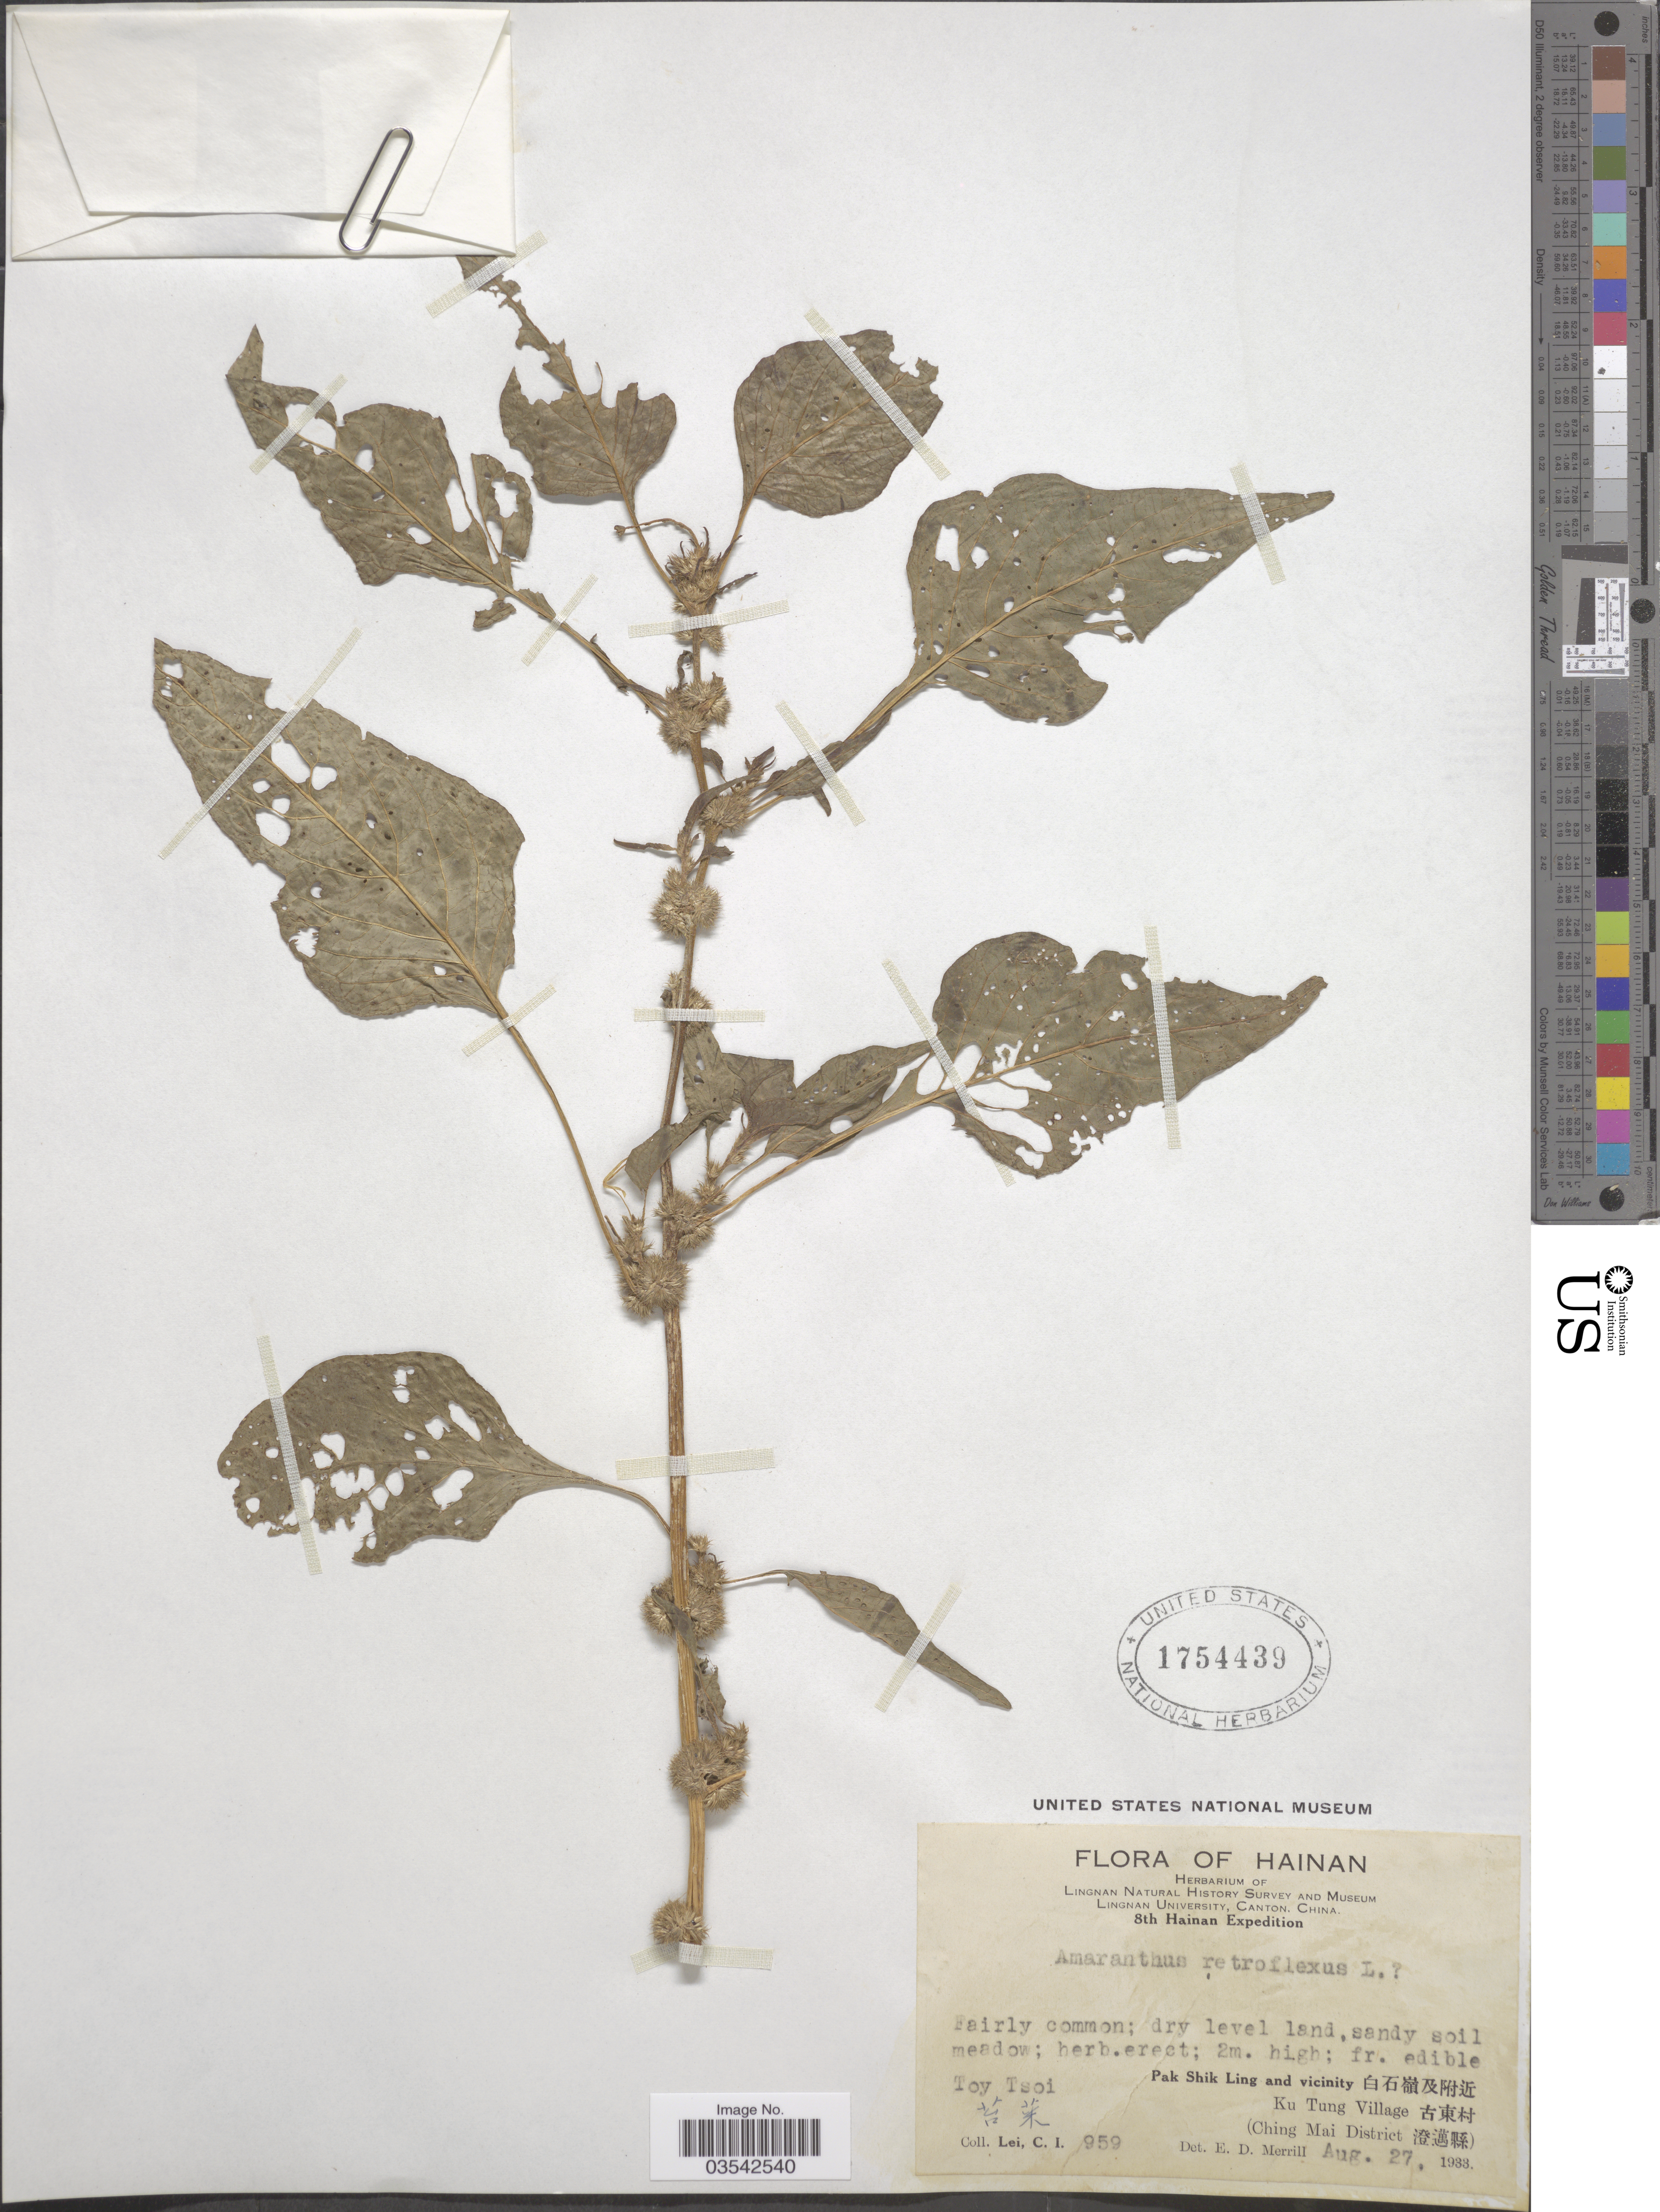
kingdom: Plantae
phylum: Tracheophyta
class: Magnoliopsida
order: Caryophyllales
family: Amaranthaceae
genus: Amaranthus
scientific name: Amaranthus tricolor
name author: L.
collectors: C. I. Lei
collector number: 959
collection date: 1933-08-27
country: China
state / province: Hainan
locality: Pak Shik Ling and vicinity . Ku Tung Village (Ching Mai District).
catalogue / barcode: US 1754439